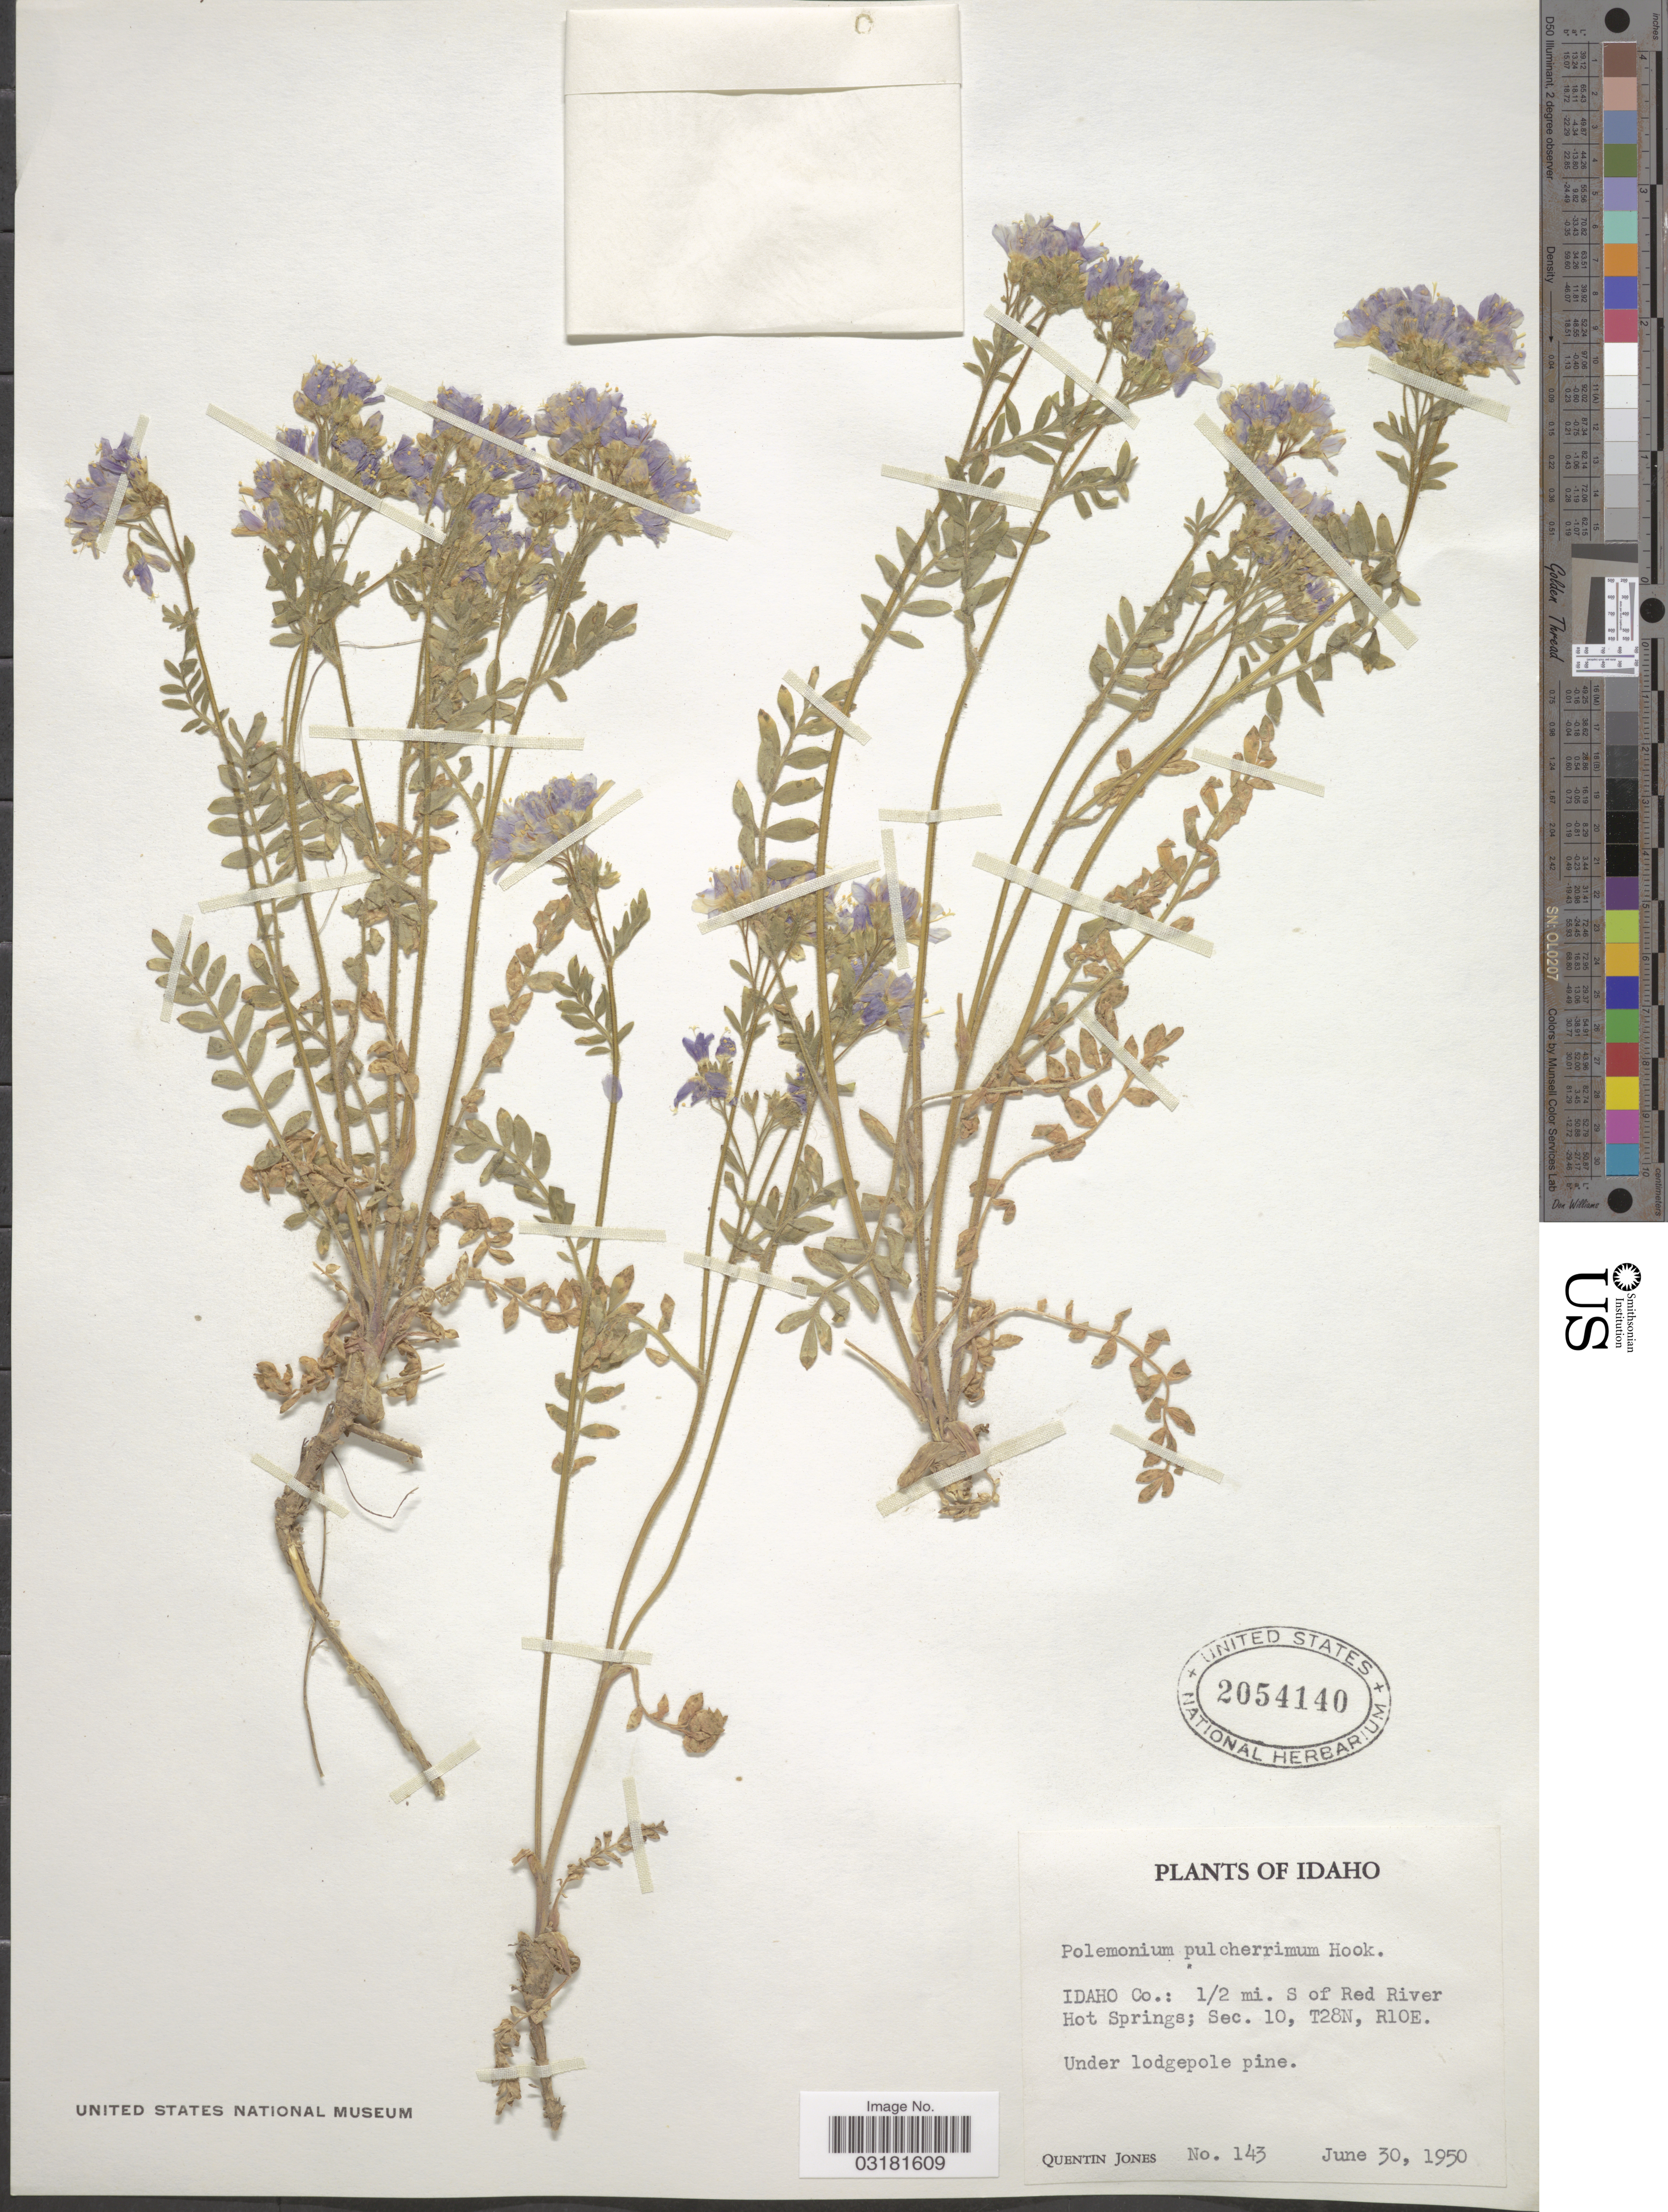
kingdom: Plantae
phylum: Tracheophyta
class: Magnoliopsida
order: Ericales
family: Polemoniaceae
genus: Polemonium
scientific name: Polemonium pulcherrimum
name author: Hook.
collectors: Q. Jones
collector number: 143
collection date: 1950-06-30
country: United States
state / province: Idaho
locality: Idaho Co.: ½ mi. S of Red River Hot Springs; Sec. 10, T28N, R10E.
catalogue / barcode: US 2054140